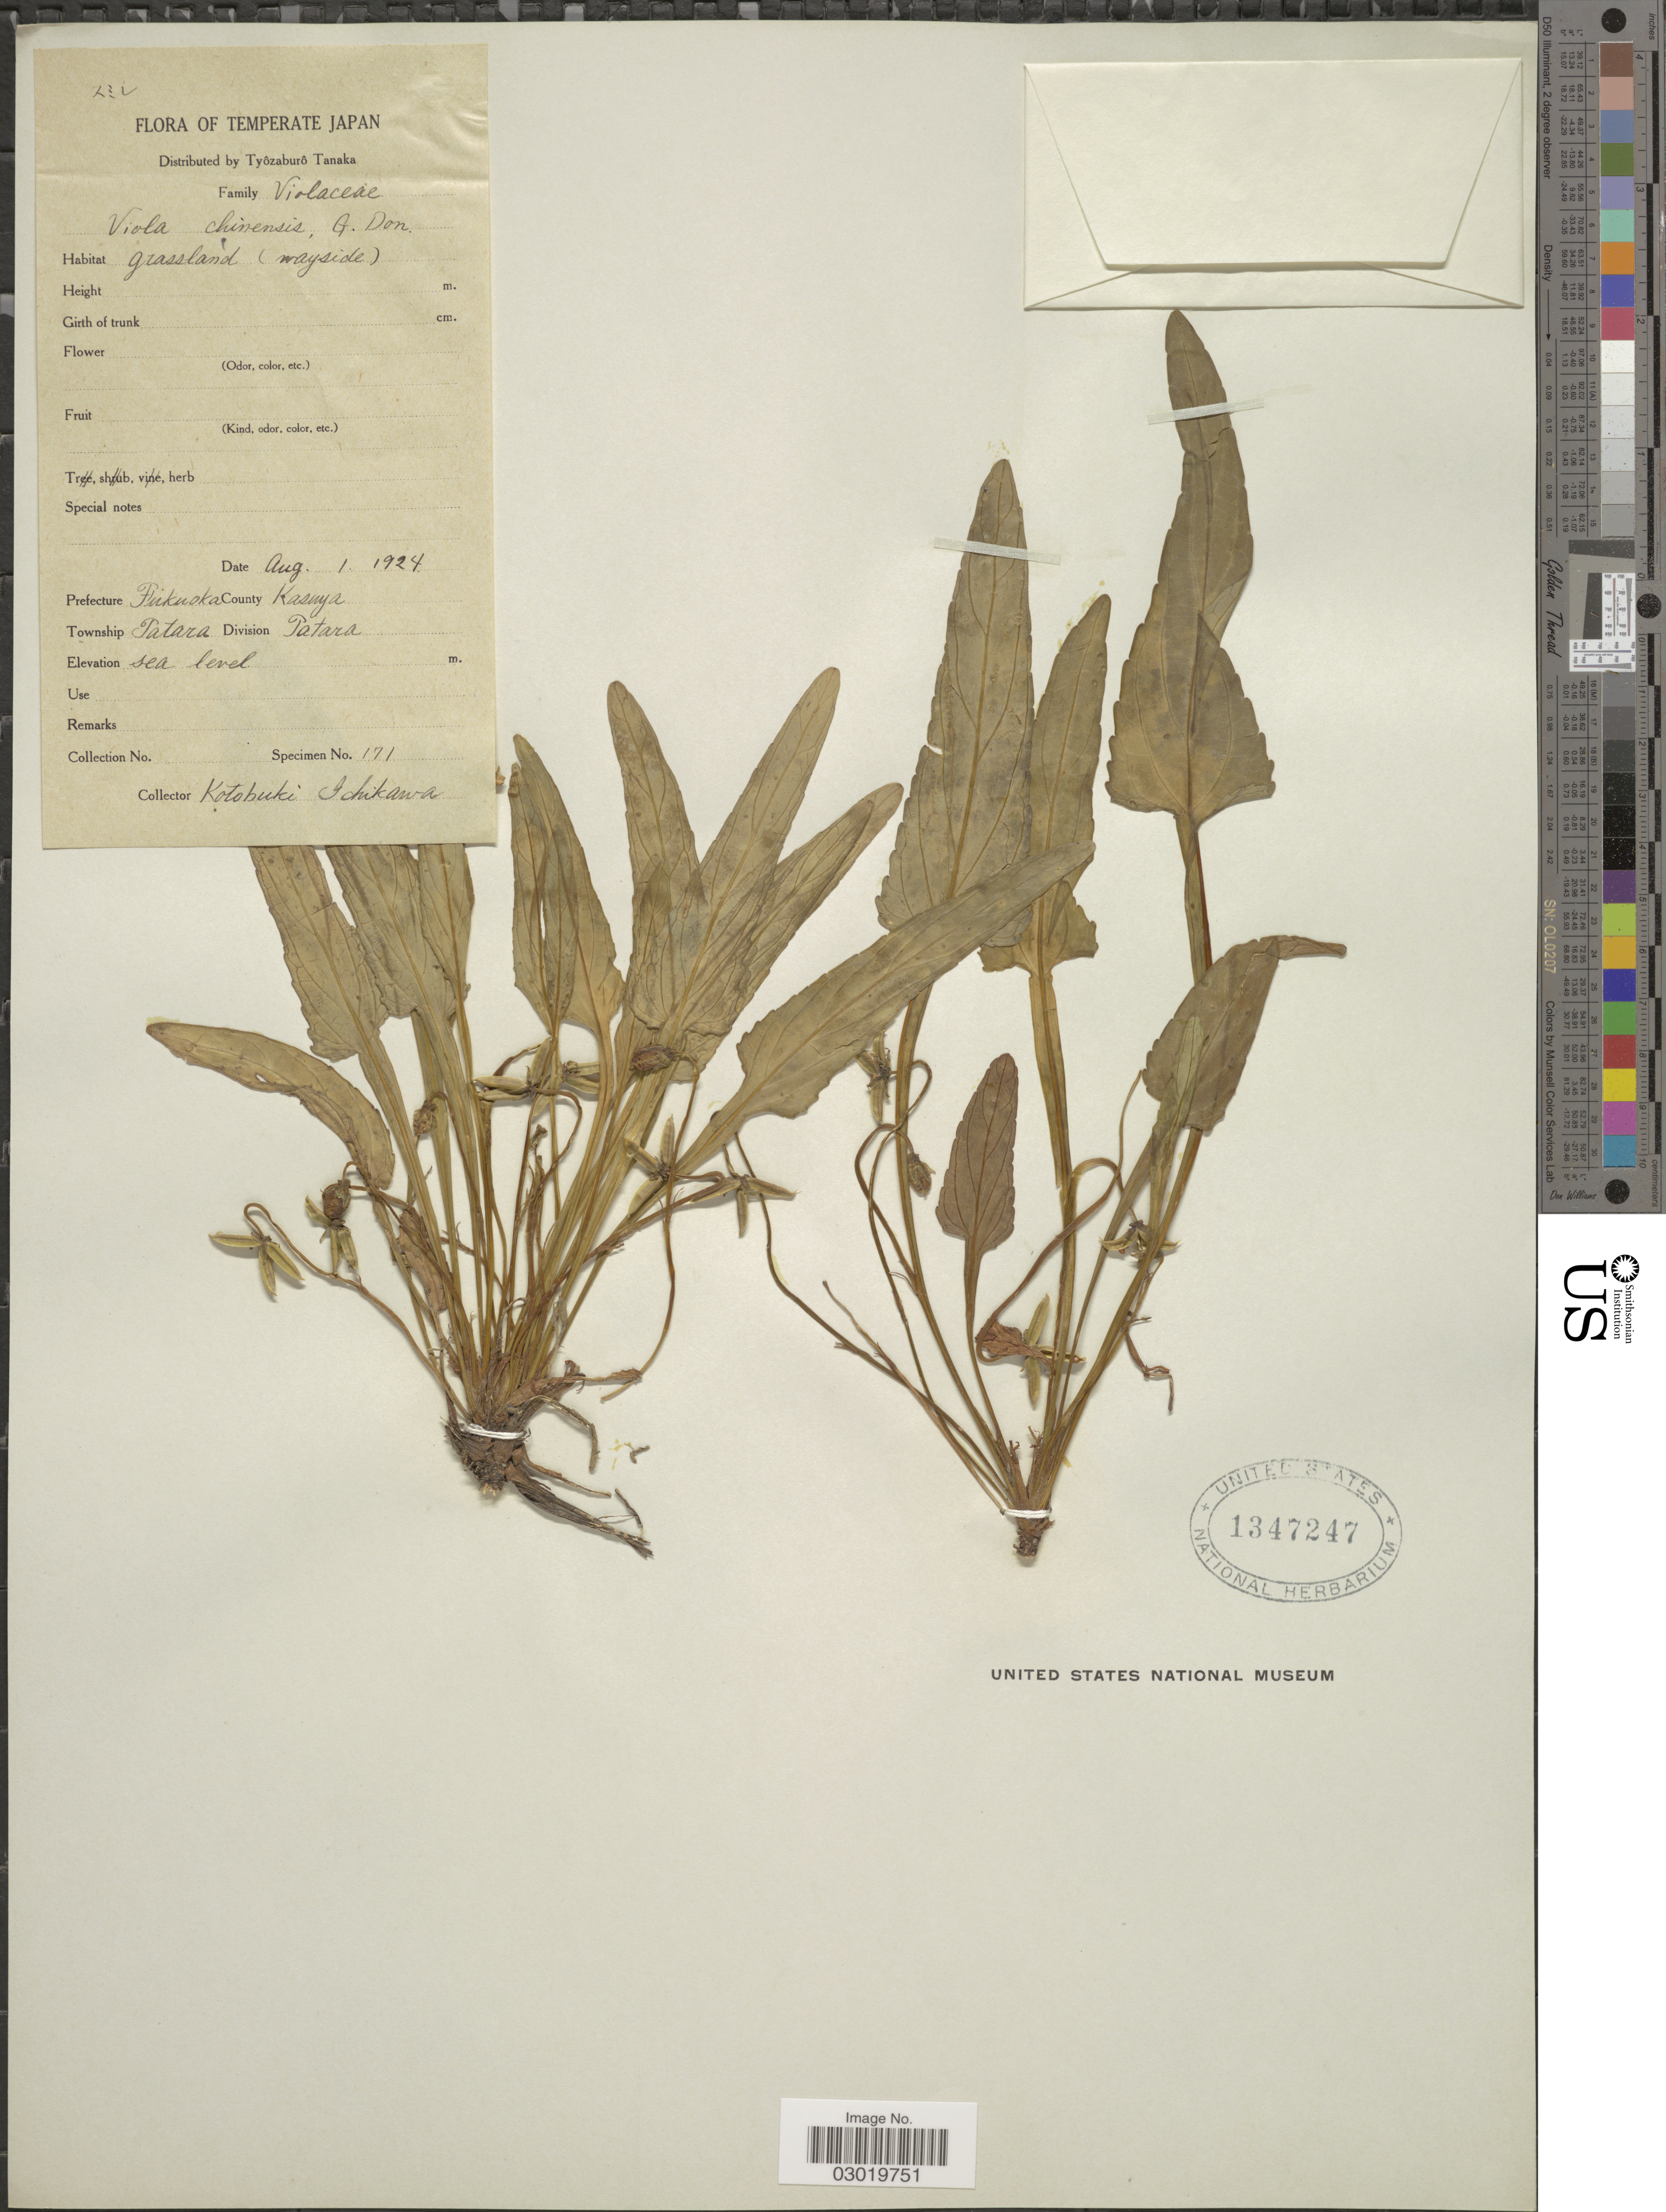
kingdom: Plantae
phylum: Tracheophyta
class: Magnoliopsida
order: Malpighiales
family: Violaceae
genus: Viola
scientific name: Viola chinensis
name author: G. Don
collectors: K. Ichikawa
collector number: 171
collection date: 1924-08-01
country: Japan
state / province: Hukuoka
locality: Prefecture Fukuoka. County Kasuya. Township Tatara. Division Tatara.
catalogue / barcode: US 1347247